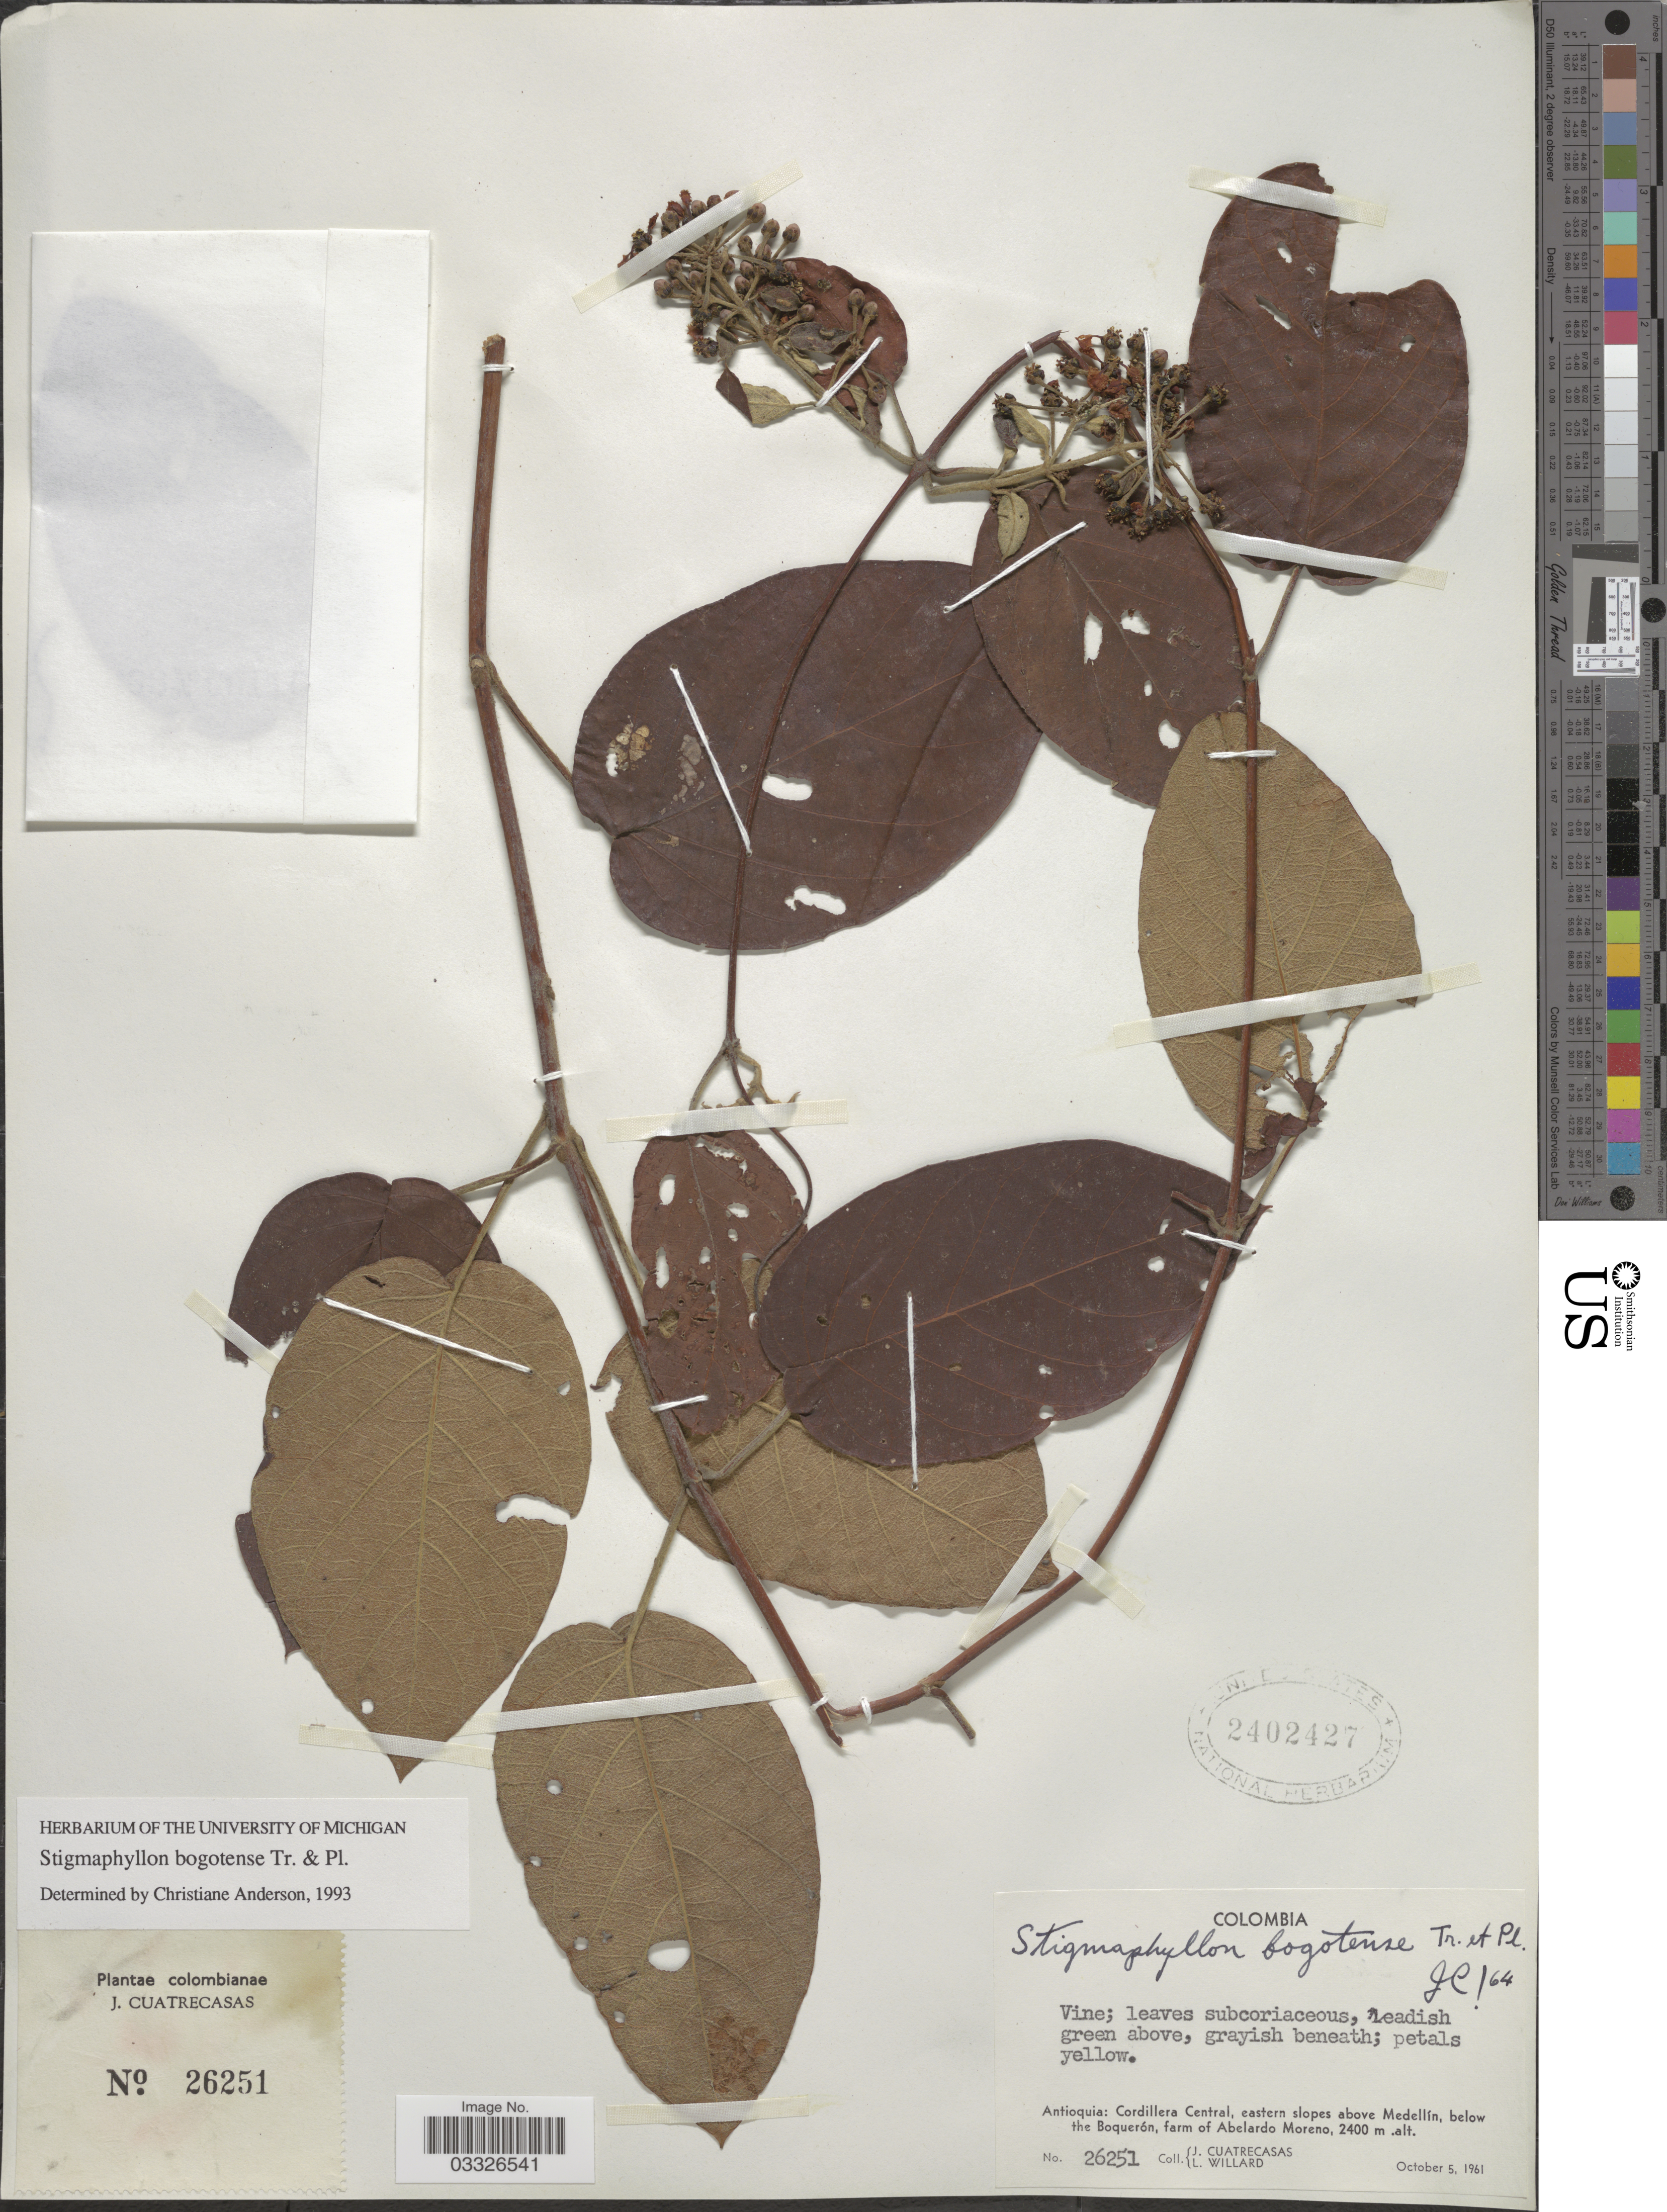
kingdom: Plantae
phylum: Tracheophyta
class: Magnoliopsida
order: Malpighiales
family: Malpighiaceae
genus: Stigmaphyllon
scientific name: Stigmaphyllon bogotense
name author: Triana & Planch.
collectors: J. Cuatrecasas & L. Willard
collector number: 26251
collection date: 1961-10-05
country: Colombia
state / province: Antioquia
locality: Cordillera Central, eastern slopes above Medellín, below the Boquerón, farm of Abelardo Moreno.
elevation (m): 2400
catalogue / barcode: US 2402427